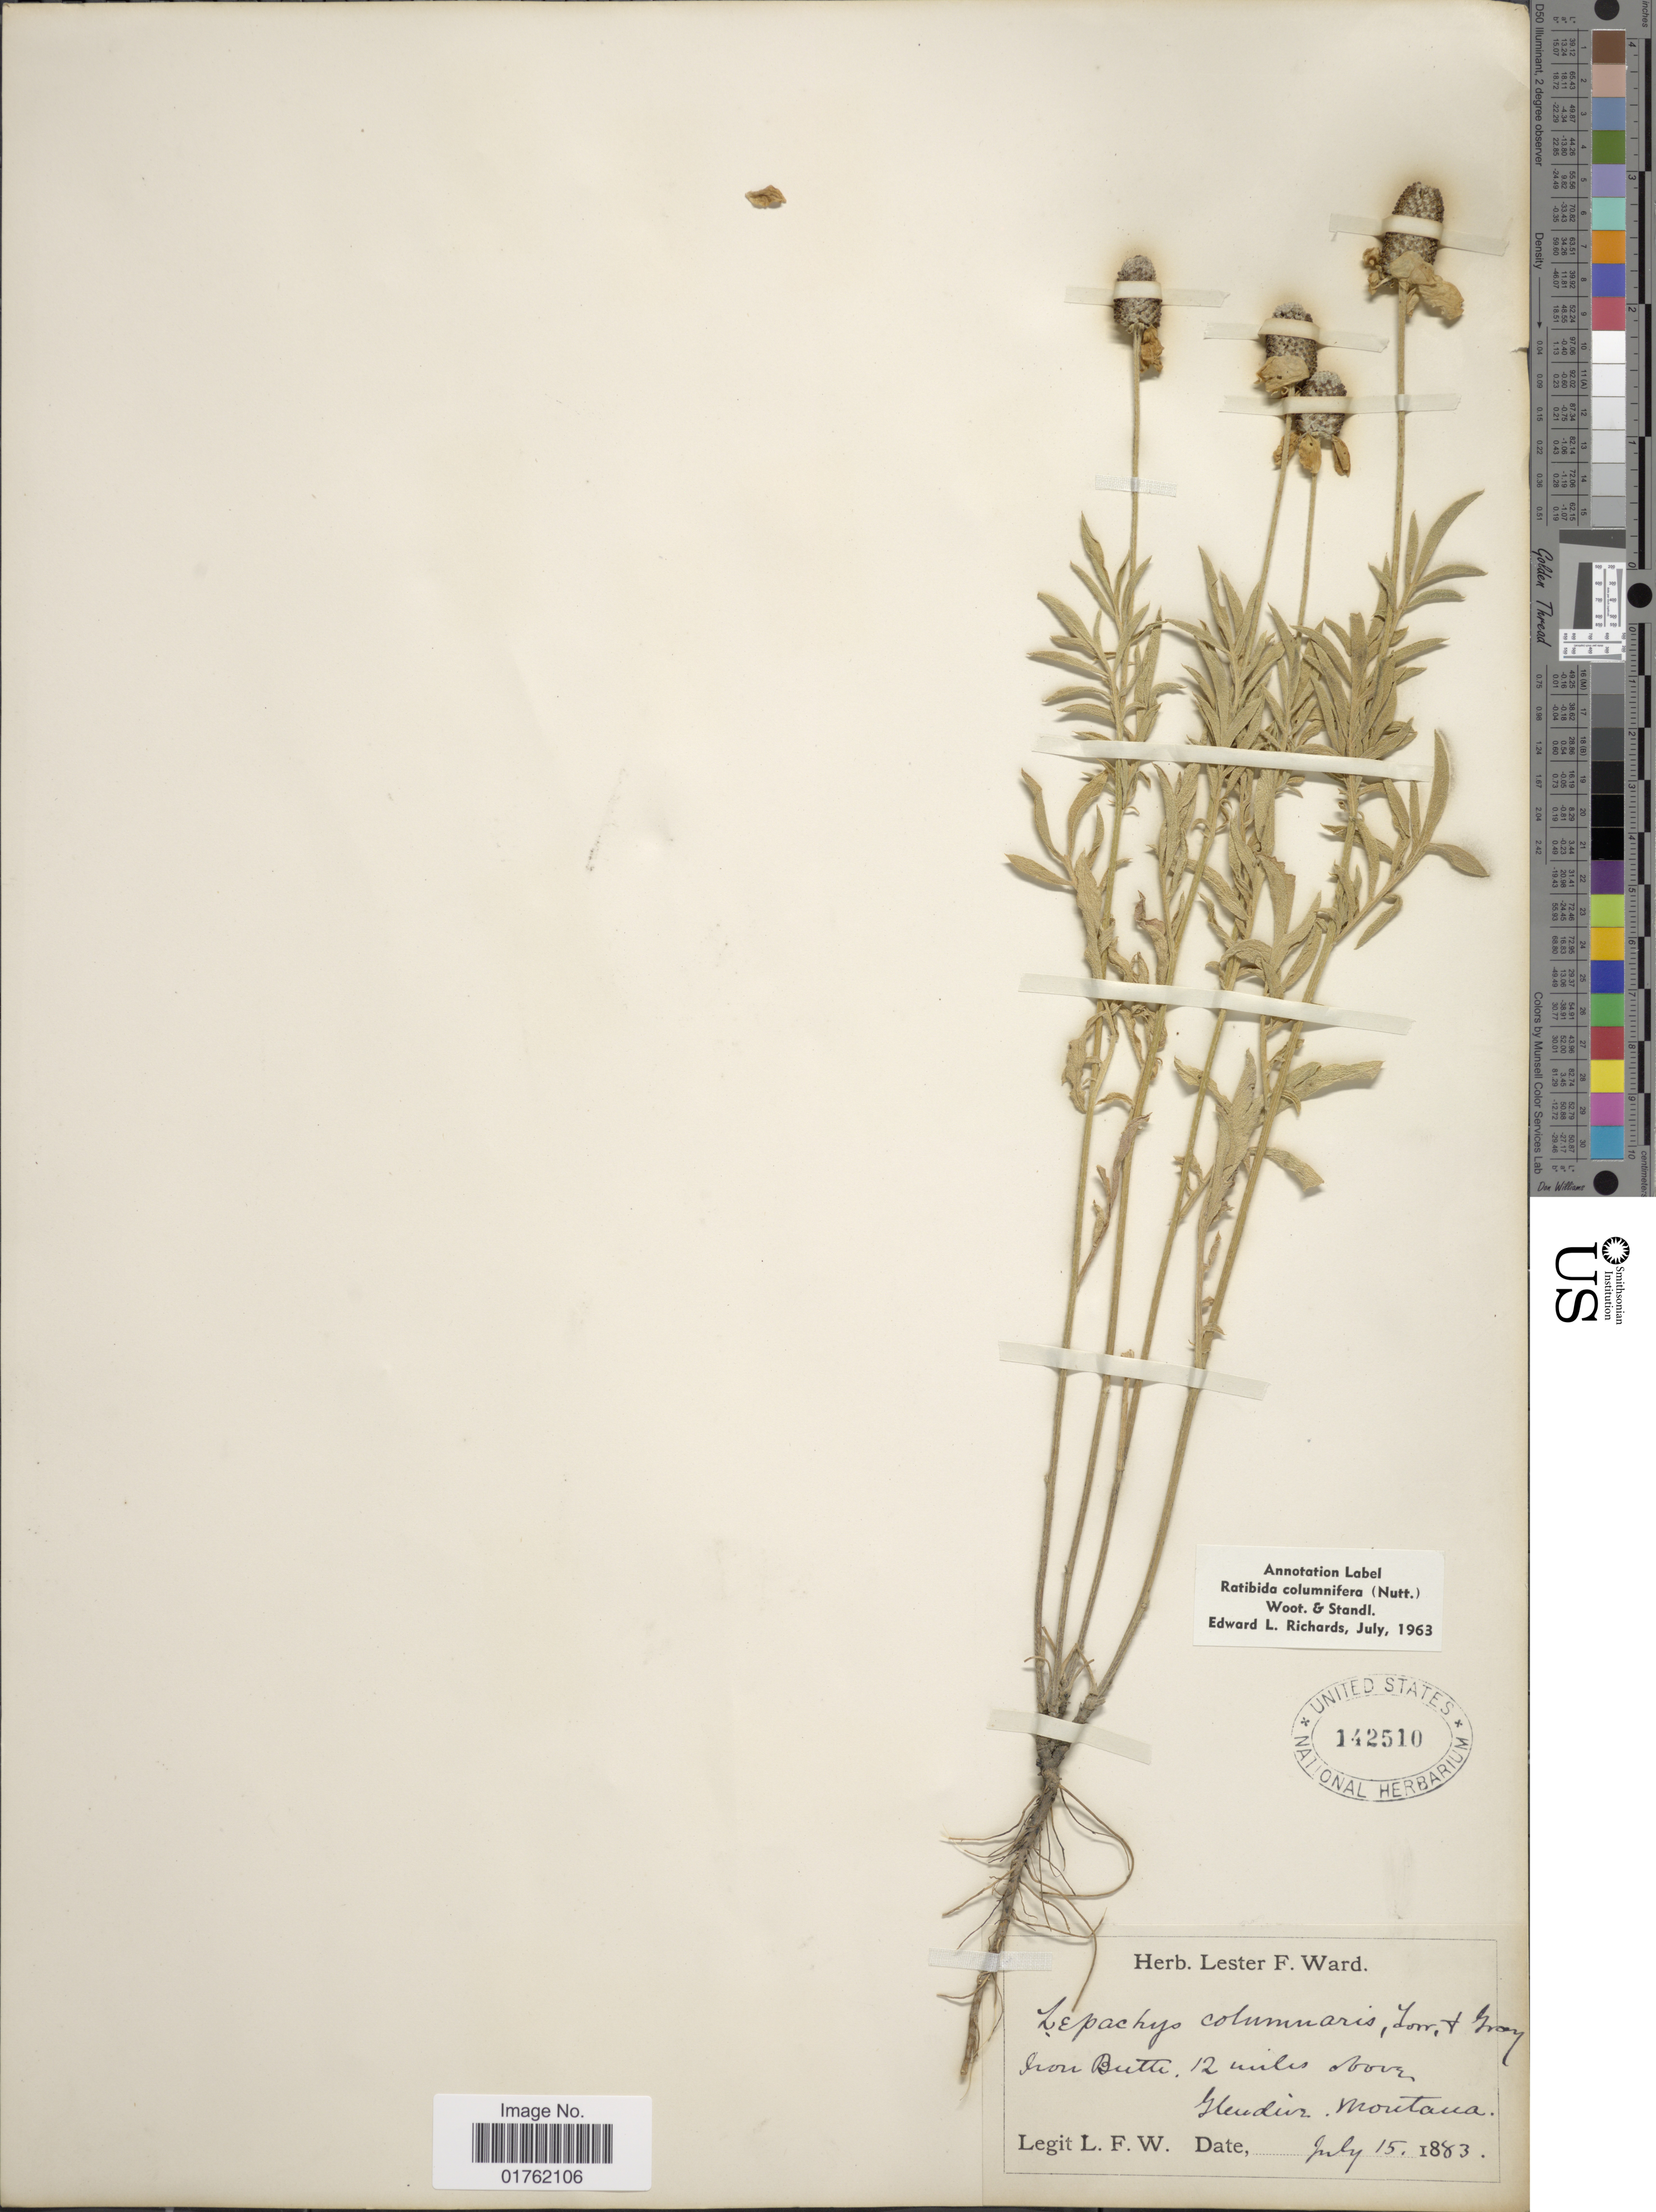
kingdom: Plantae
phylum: Tracheophyta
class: Magnoliopsida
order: Asterales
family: Asteraceae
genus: Ratibida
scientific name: Ratibida columnaris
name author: (Pursh) D. Don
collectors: L. F. Ward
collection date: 1883-07-15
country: United States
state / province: Montana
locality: Iron Butte, 12 miles above Glendive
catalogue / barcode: US 142510